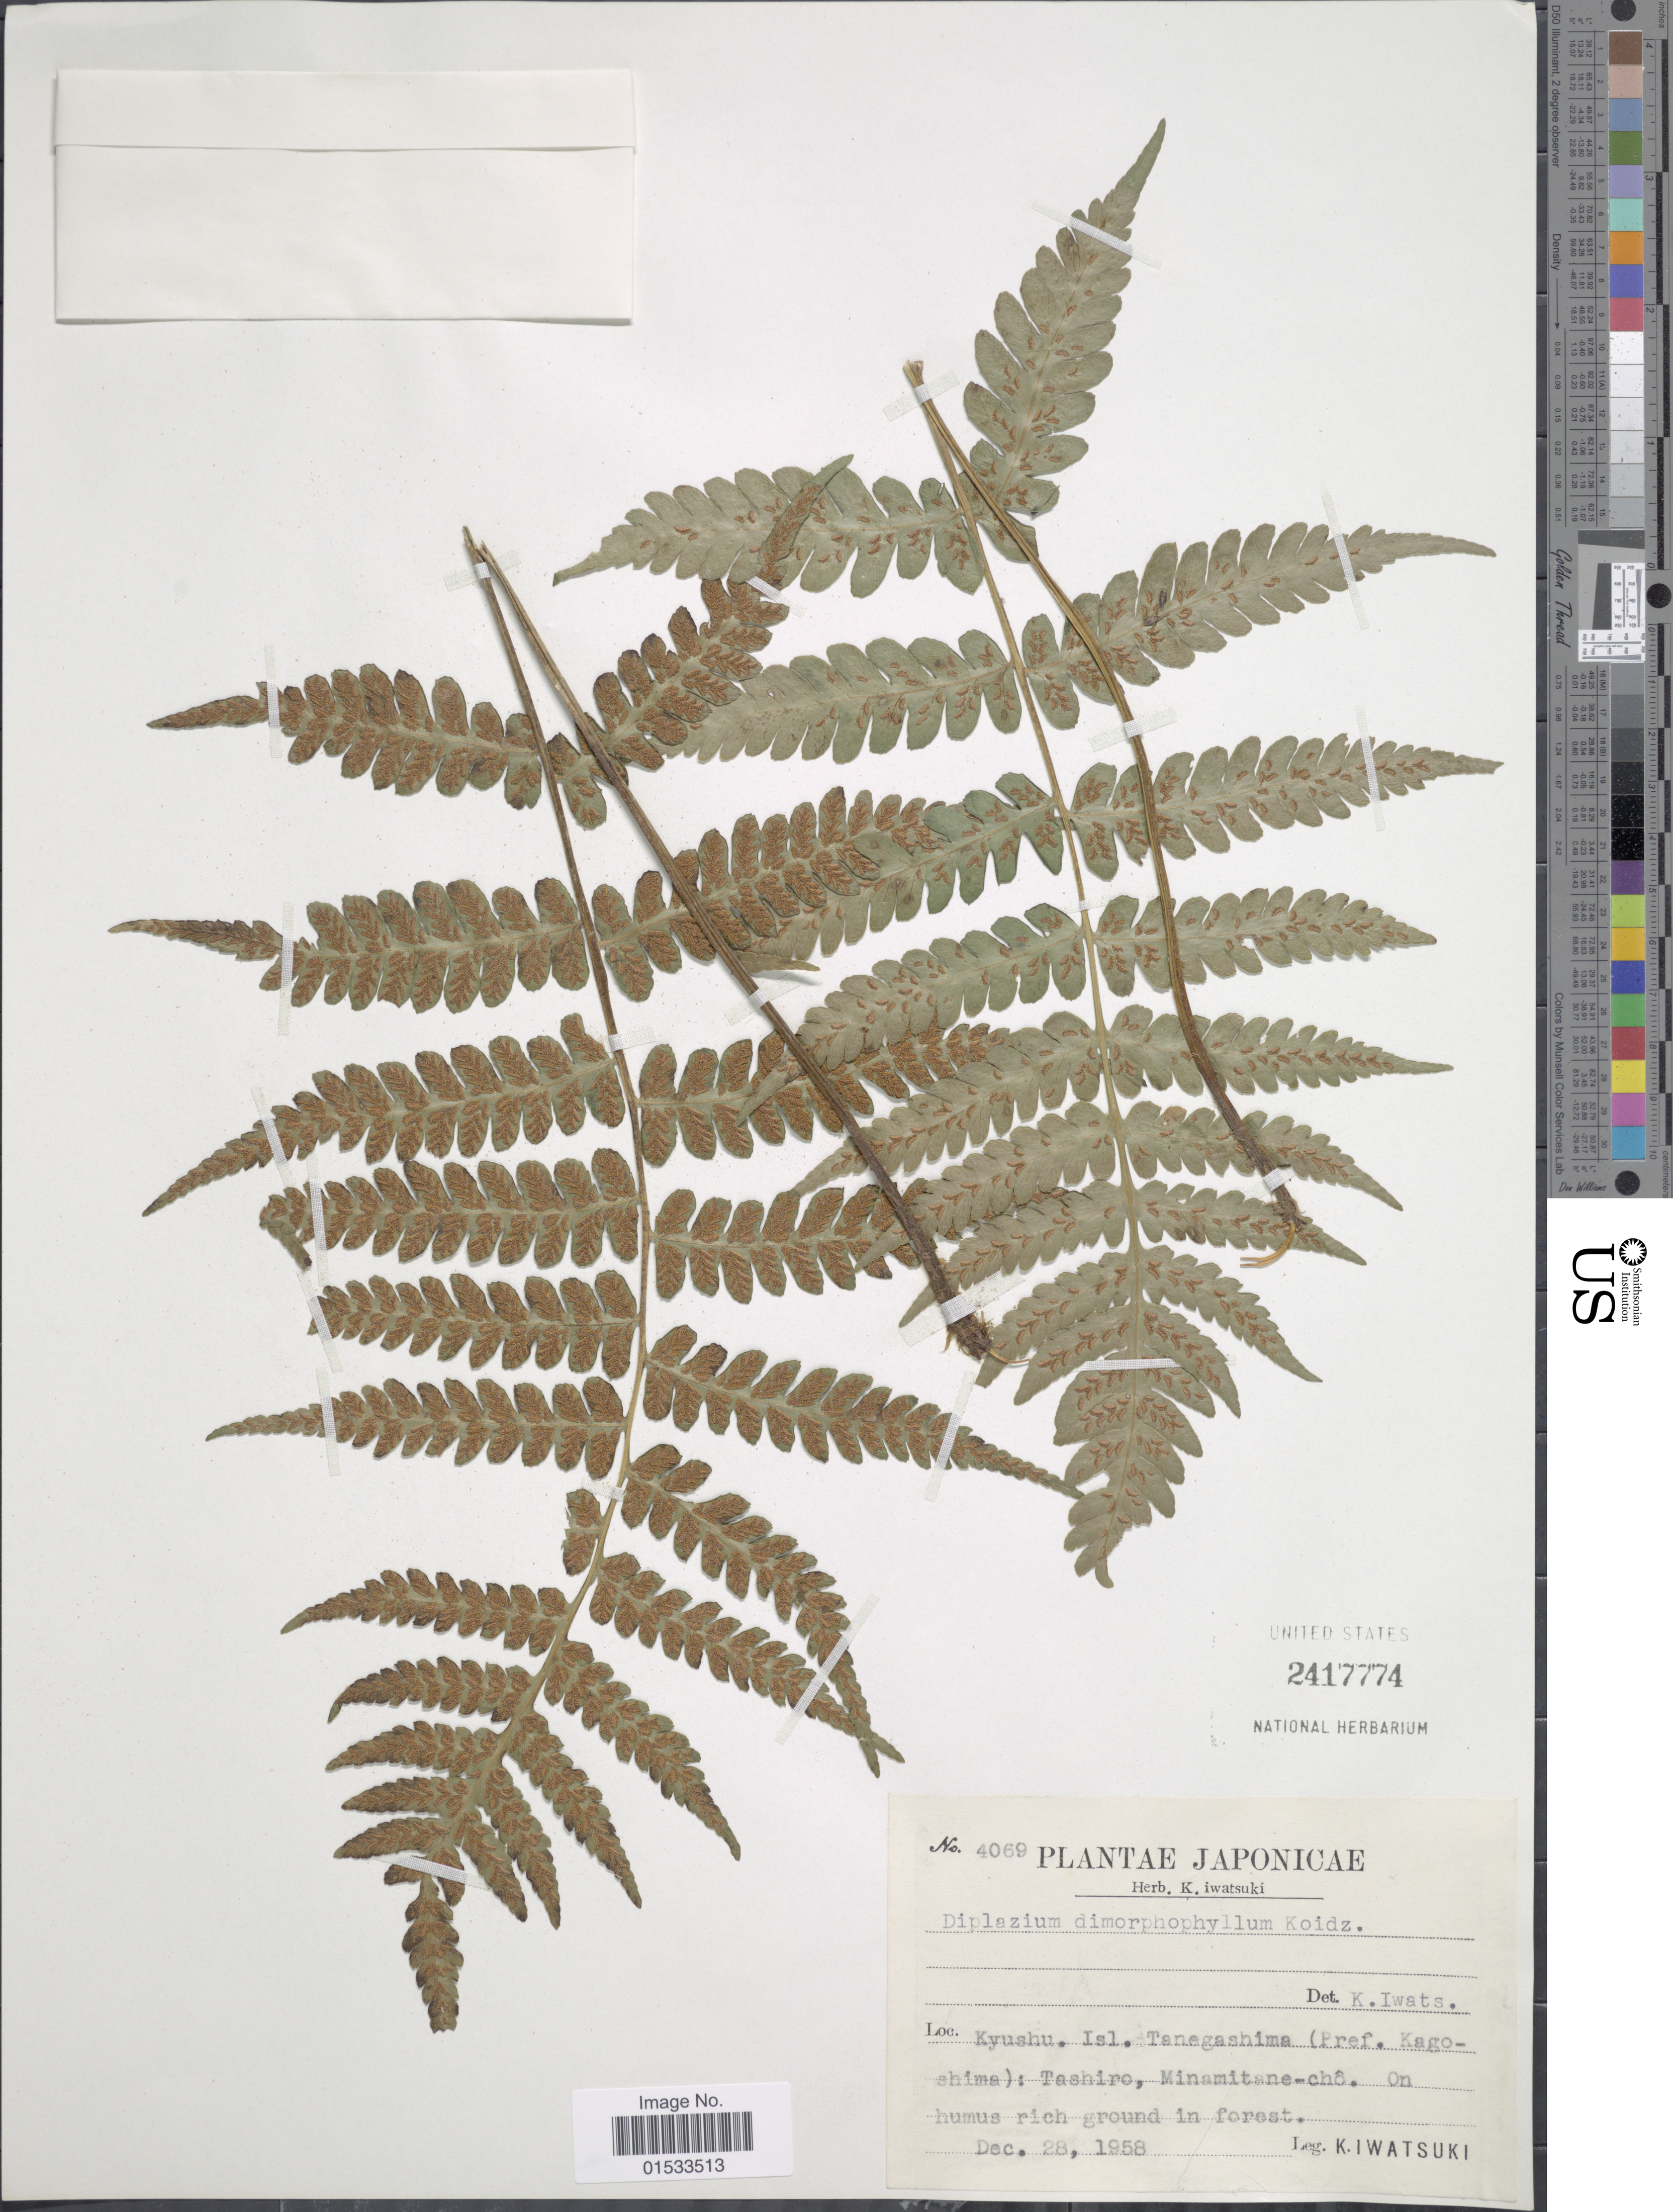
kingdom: Plantae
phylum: Tracheophyta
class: Polypodiopsida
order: Polypodiales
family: Athyriaceae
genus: Diplazium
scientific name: Diplazium dimorphophyllum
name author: Koidz.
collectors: K. Iwatsuki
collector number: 4069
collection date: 1958-12-28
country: Japan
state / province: Kagosima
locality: Kyushu, Isl. Tanegashima, Tashiro, Minamitane- chô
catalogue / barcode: US 2417774